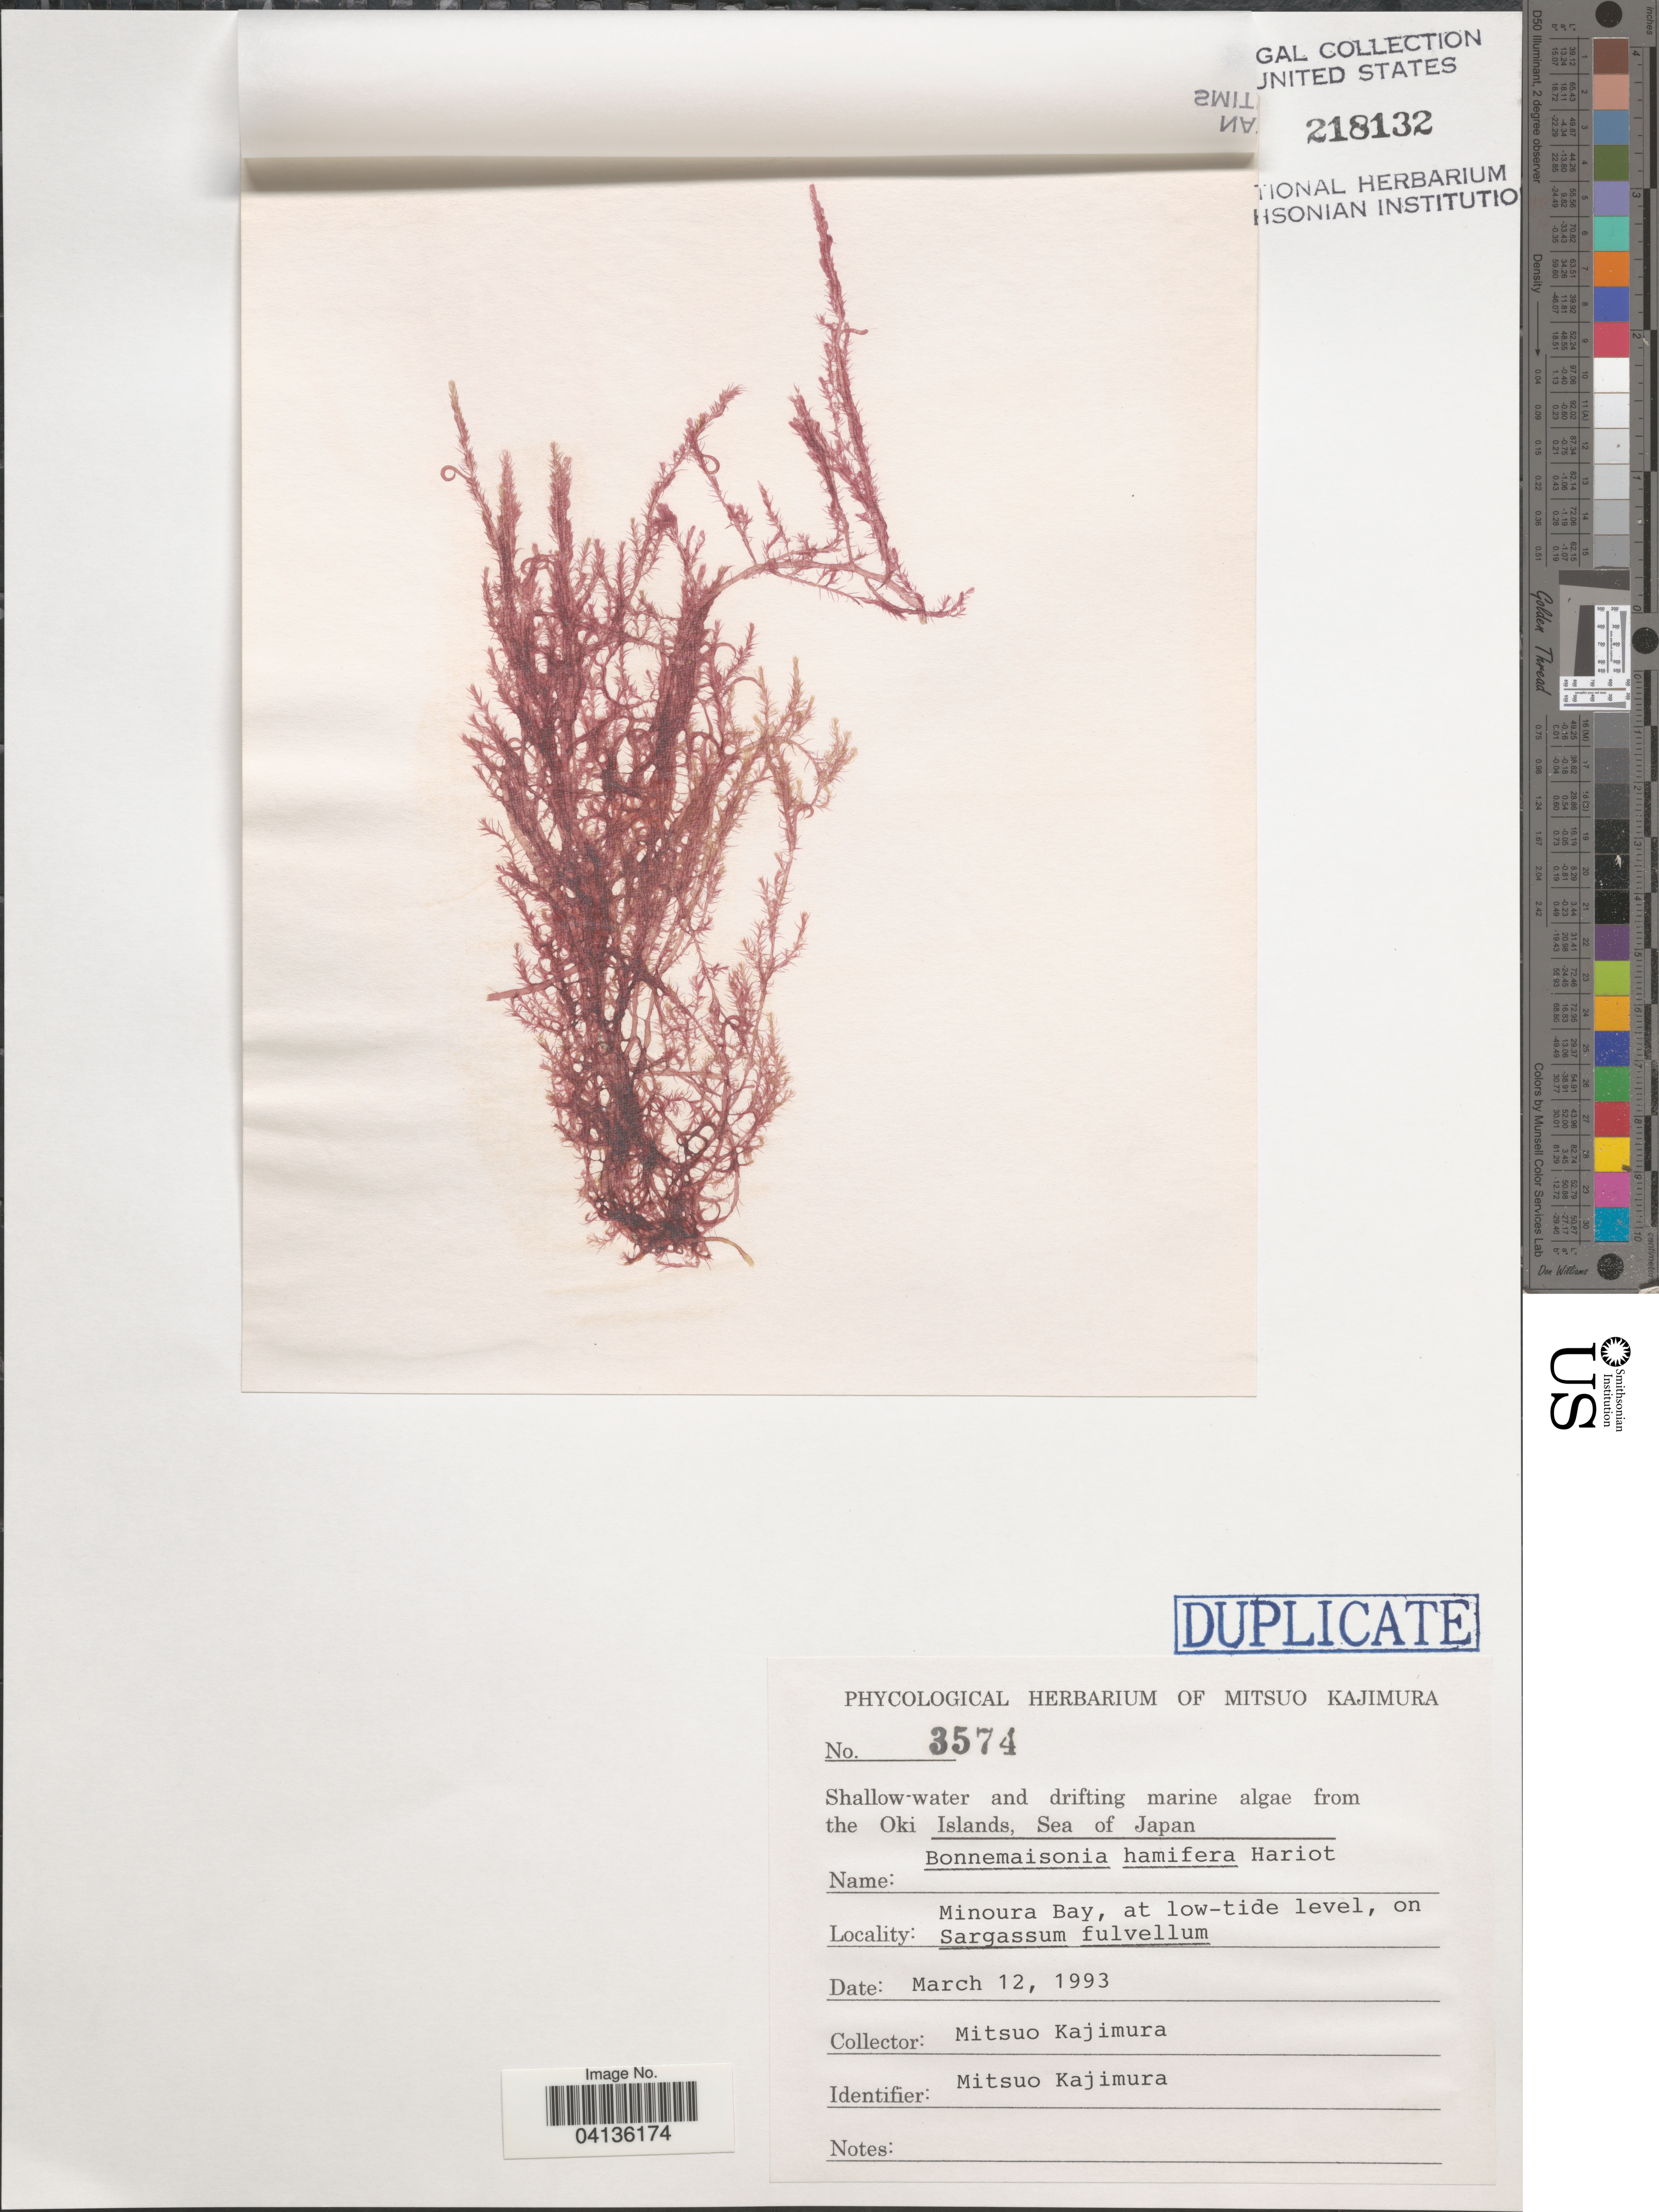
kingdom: Plantae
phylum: Rhodophyta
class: Florideophyceae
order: Bonnemaisoniales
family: Bonnemaisoniaceae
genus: Bonnemaisonia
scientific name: Bonnemaisonia hamifera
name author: P. Hariot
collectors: M. Kajimura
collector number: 3574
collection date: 1993-03-12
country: Japan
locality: The Oki Islands, Sea of Japan. Minoura Bay.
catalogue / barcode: US 218132